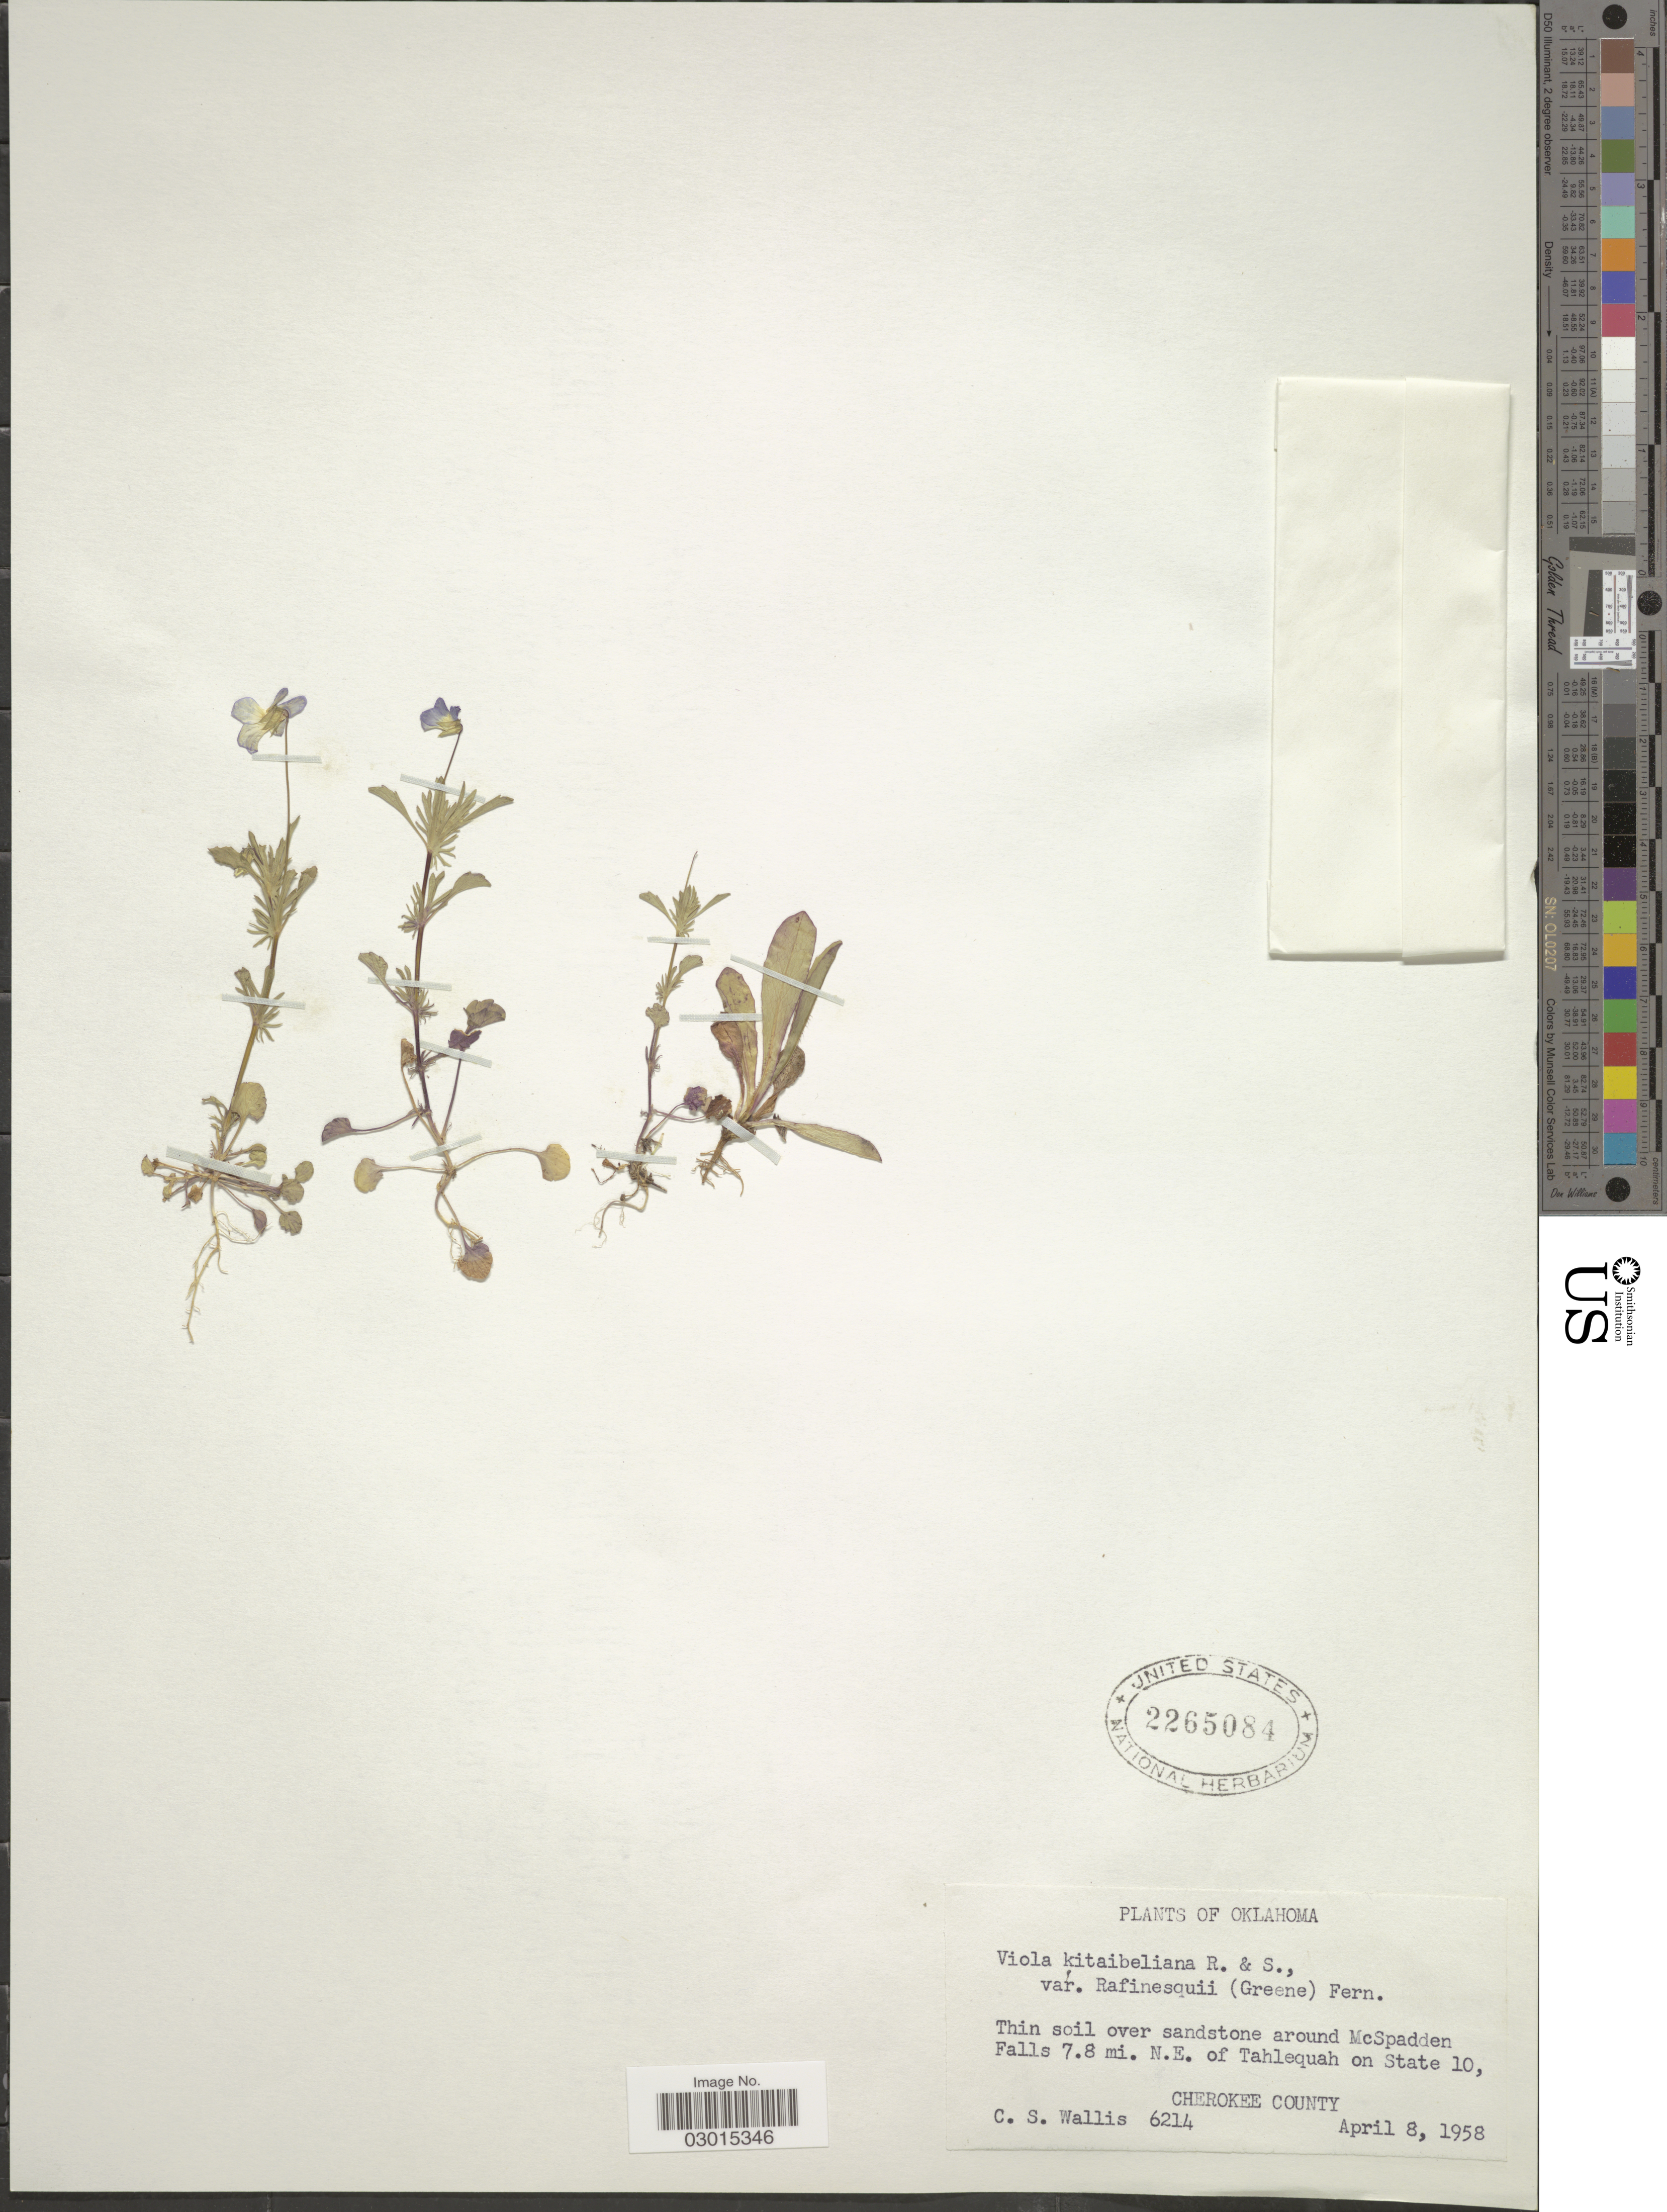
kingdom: Plantae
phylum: Tracheophyta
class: Magnoliopsida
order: Malpighiales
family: Violaceae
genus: Viola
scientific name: Viola kitaibeliana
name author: Schult.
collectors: C. S. Wallis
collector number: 6214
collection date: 1958-04-08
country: United States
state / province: Oklahoma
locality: Around McSpadden Falls 7.8 mi. N.E. of Tahlequah on State 10, Cherokee County.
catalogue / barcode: US 2265084